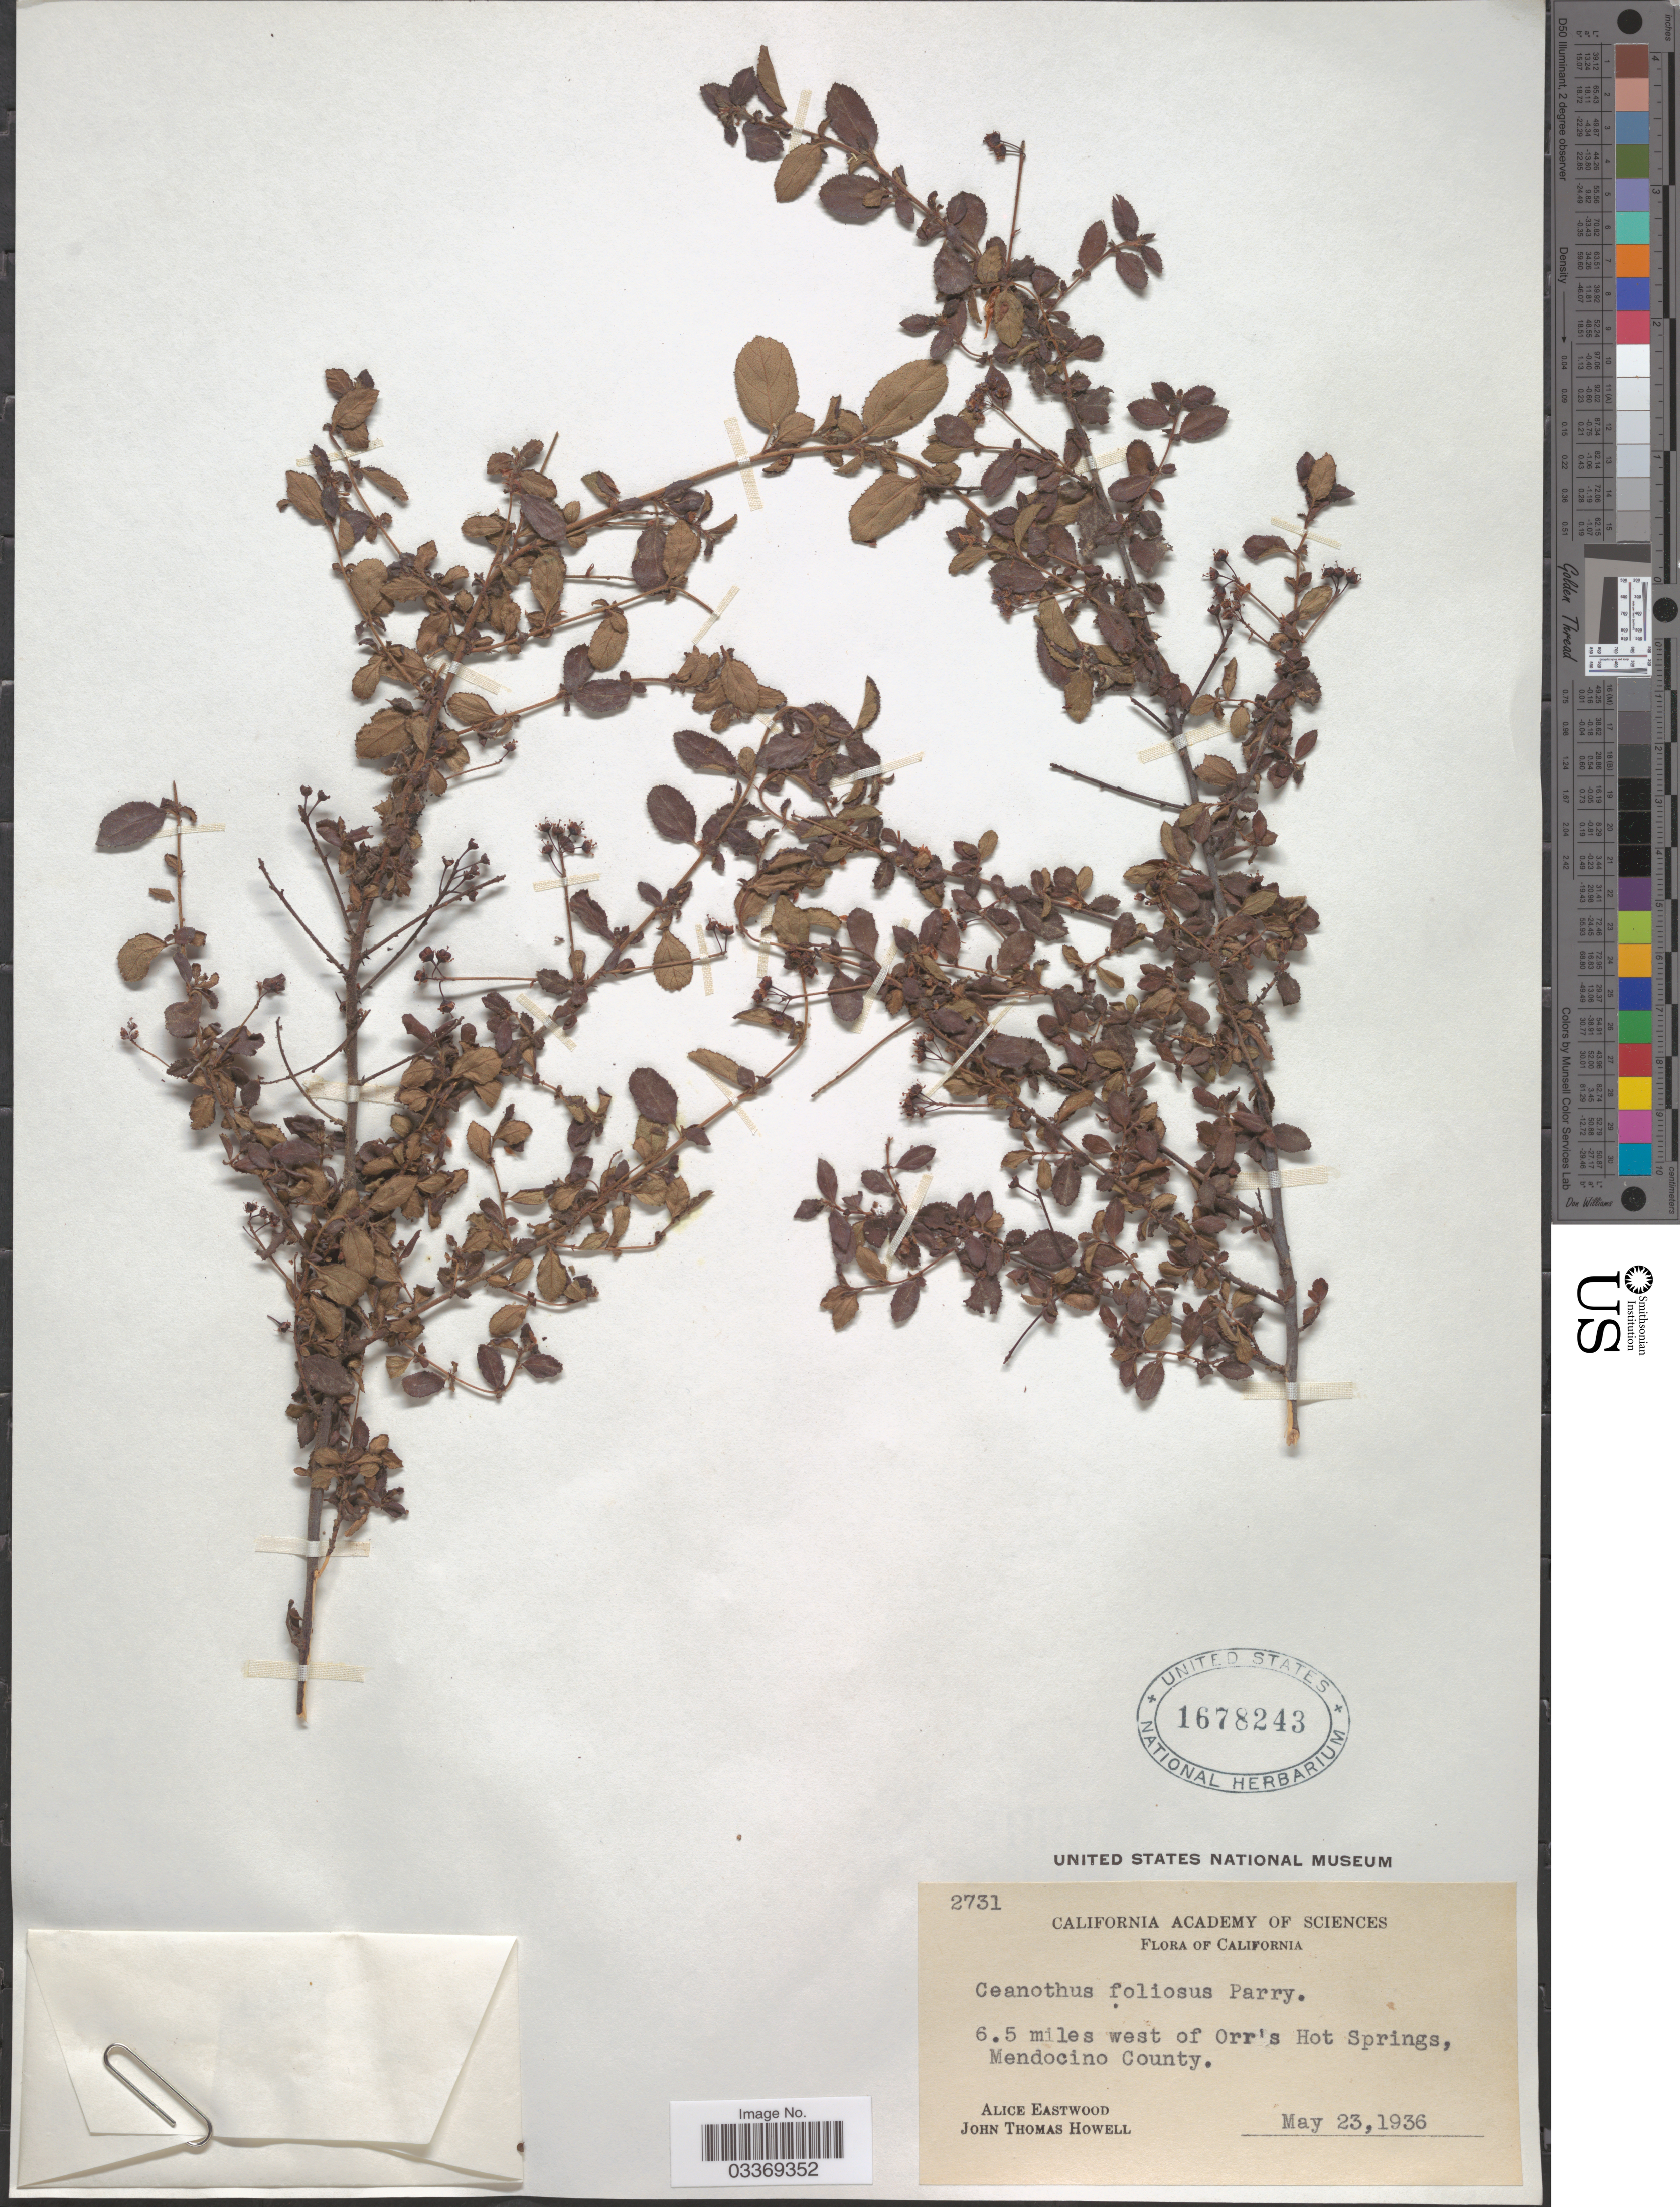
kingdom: Plantae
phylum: Tracheophyta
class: Magnoliopsida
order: Rosales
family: Rhamnaceae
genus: Ceanothus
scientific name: Ceanothus foliosus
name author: Parry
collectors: A. Eastwood & J. T. Howell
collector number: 2731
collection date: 1936-05-23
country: United States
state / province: California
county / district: Mendocino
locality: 6.5 miles west of Orr's Hot Springs, Mendocino County.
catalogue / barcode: US 1678243